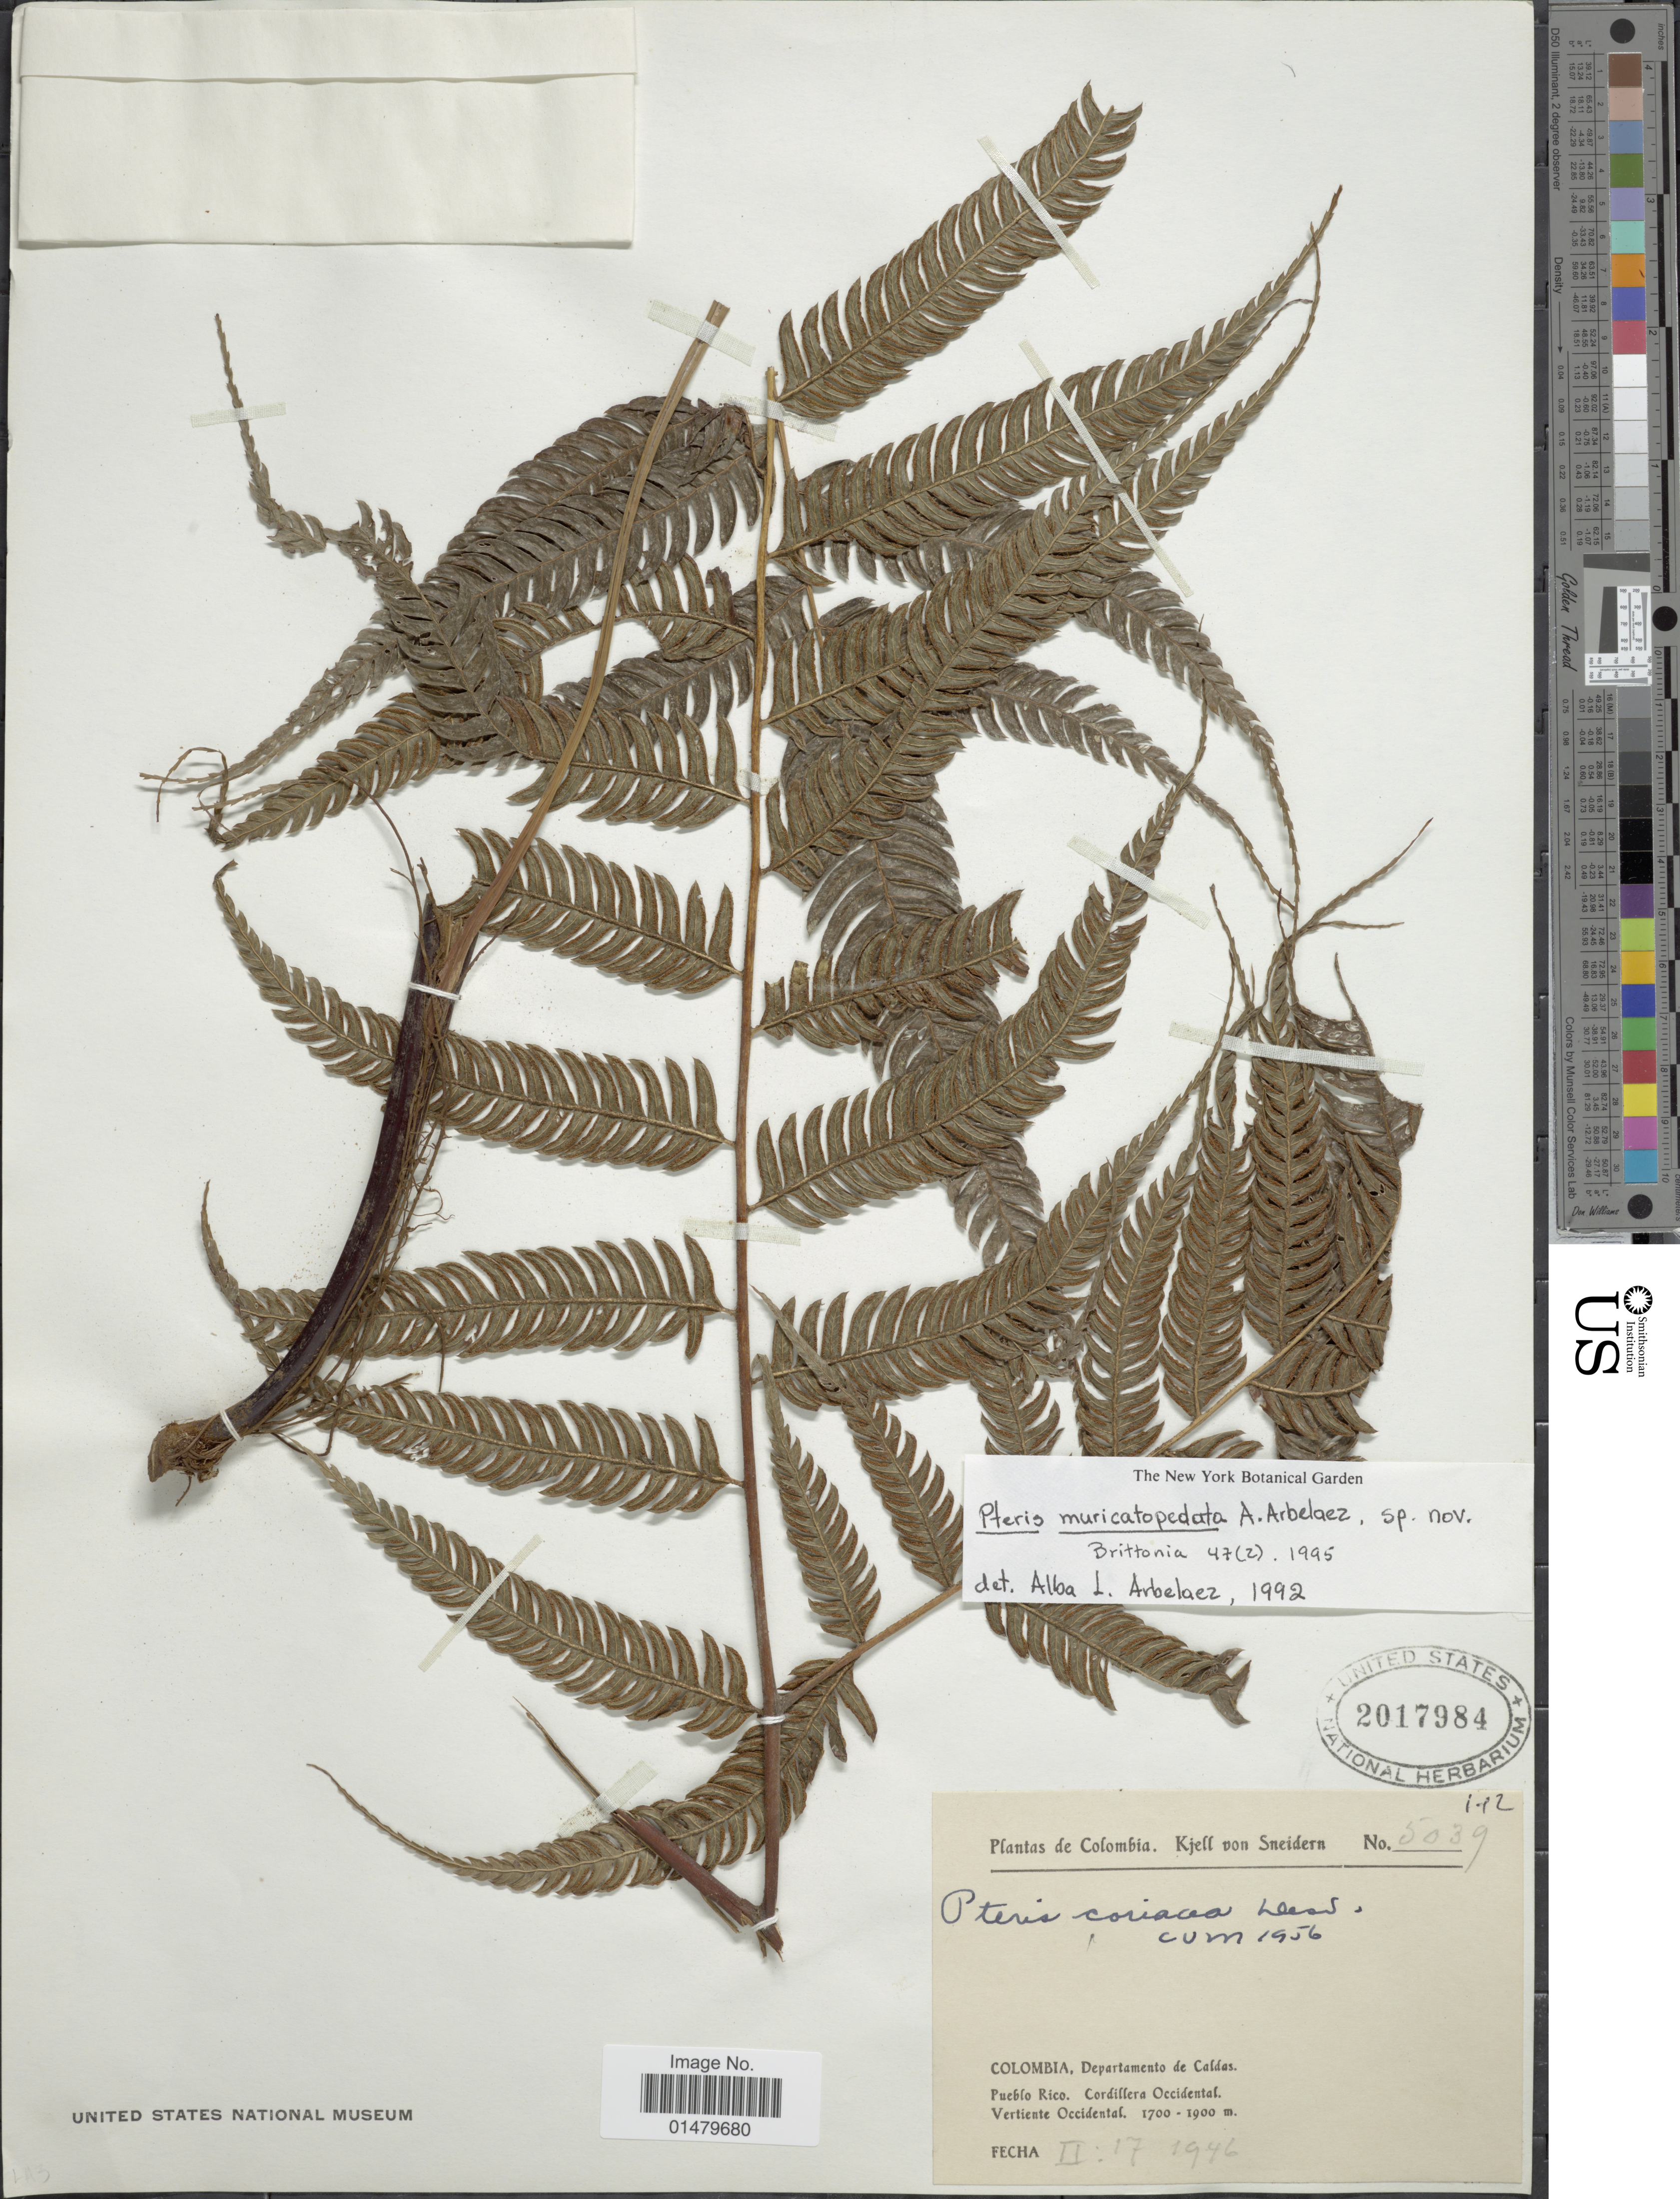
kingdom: Plantae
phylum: Tracheophyta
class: Polypodiopsida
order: Polypodiales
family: Pteridaceae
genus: Pteris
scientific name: Pteris muricatopedata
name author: A.L. Arbeláez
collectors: K. von Sneidern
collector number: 5039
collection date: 1946-02-17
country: Colombia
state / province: Caldas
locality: Departamento de Caldas. Pueblo Rico. Cordillera Occidental. Certiente Occidental.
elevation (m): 1700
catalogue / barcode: US 2017984